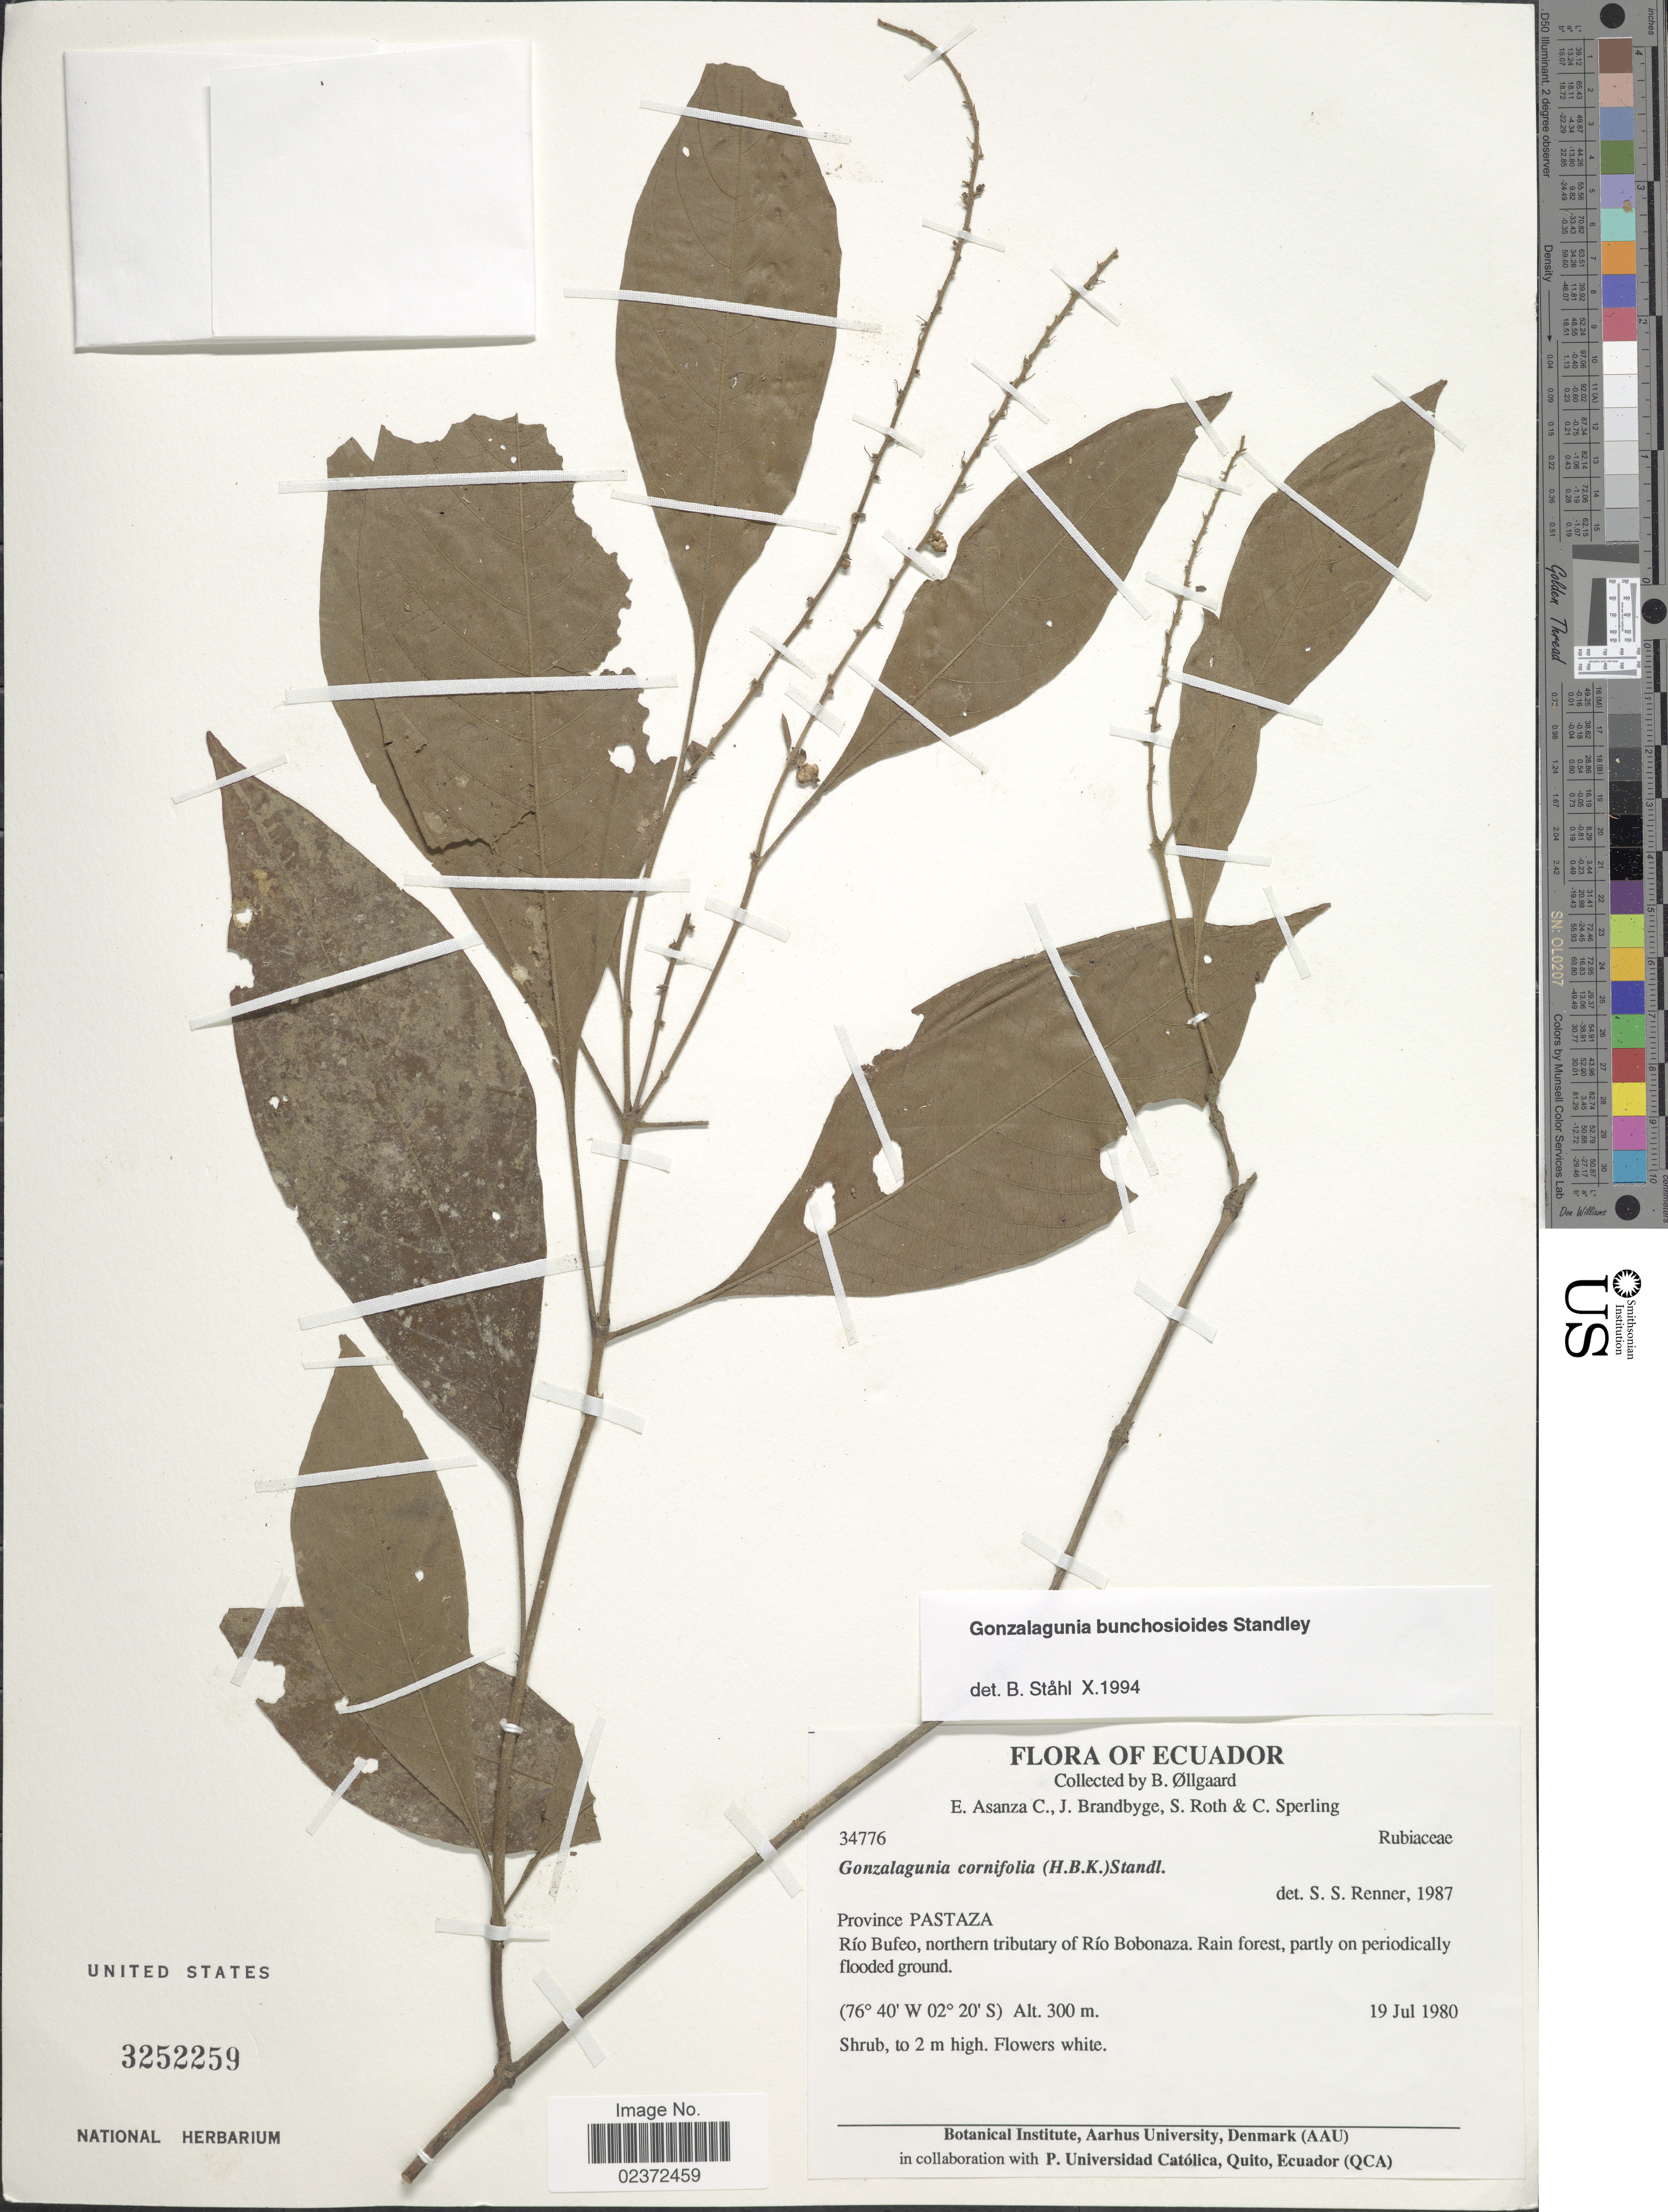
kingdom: Plantae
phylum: Tracheophyta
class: Magnoliopsida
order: Gentianales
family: Rubiaceae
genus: Gonzalagunia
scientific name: Gonzalagunia bunchosioides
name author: Standl.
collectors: B. Øllgaard, E. Asanza, J. Brandbyge, S. Roth & C. Sperling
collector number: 34776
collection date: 1980-07-19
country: Ecuador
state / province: Pastaza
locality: Río Bufeo, northern tributary of Río Bobonaza. Rainforest, partly on periodically flooded ground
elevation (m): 300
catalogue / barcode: US 3252259